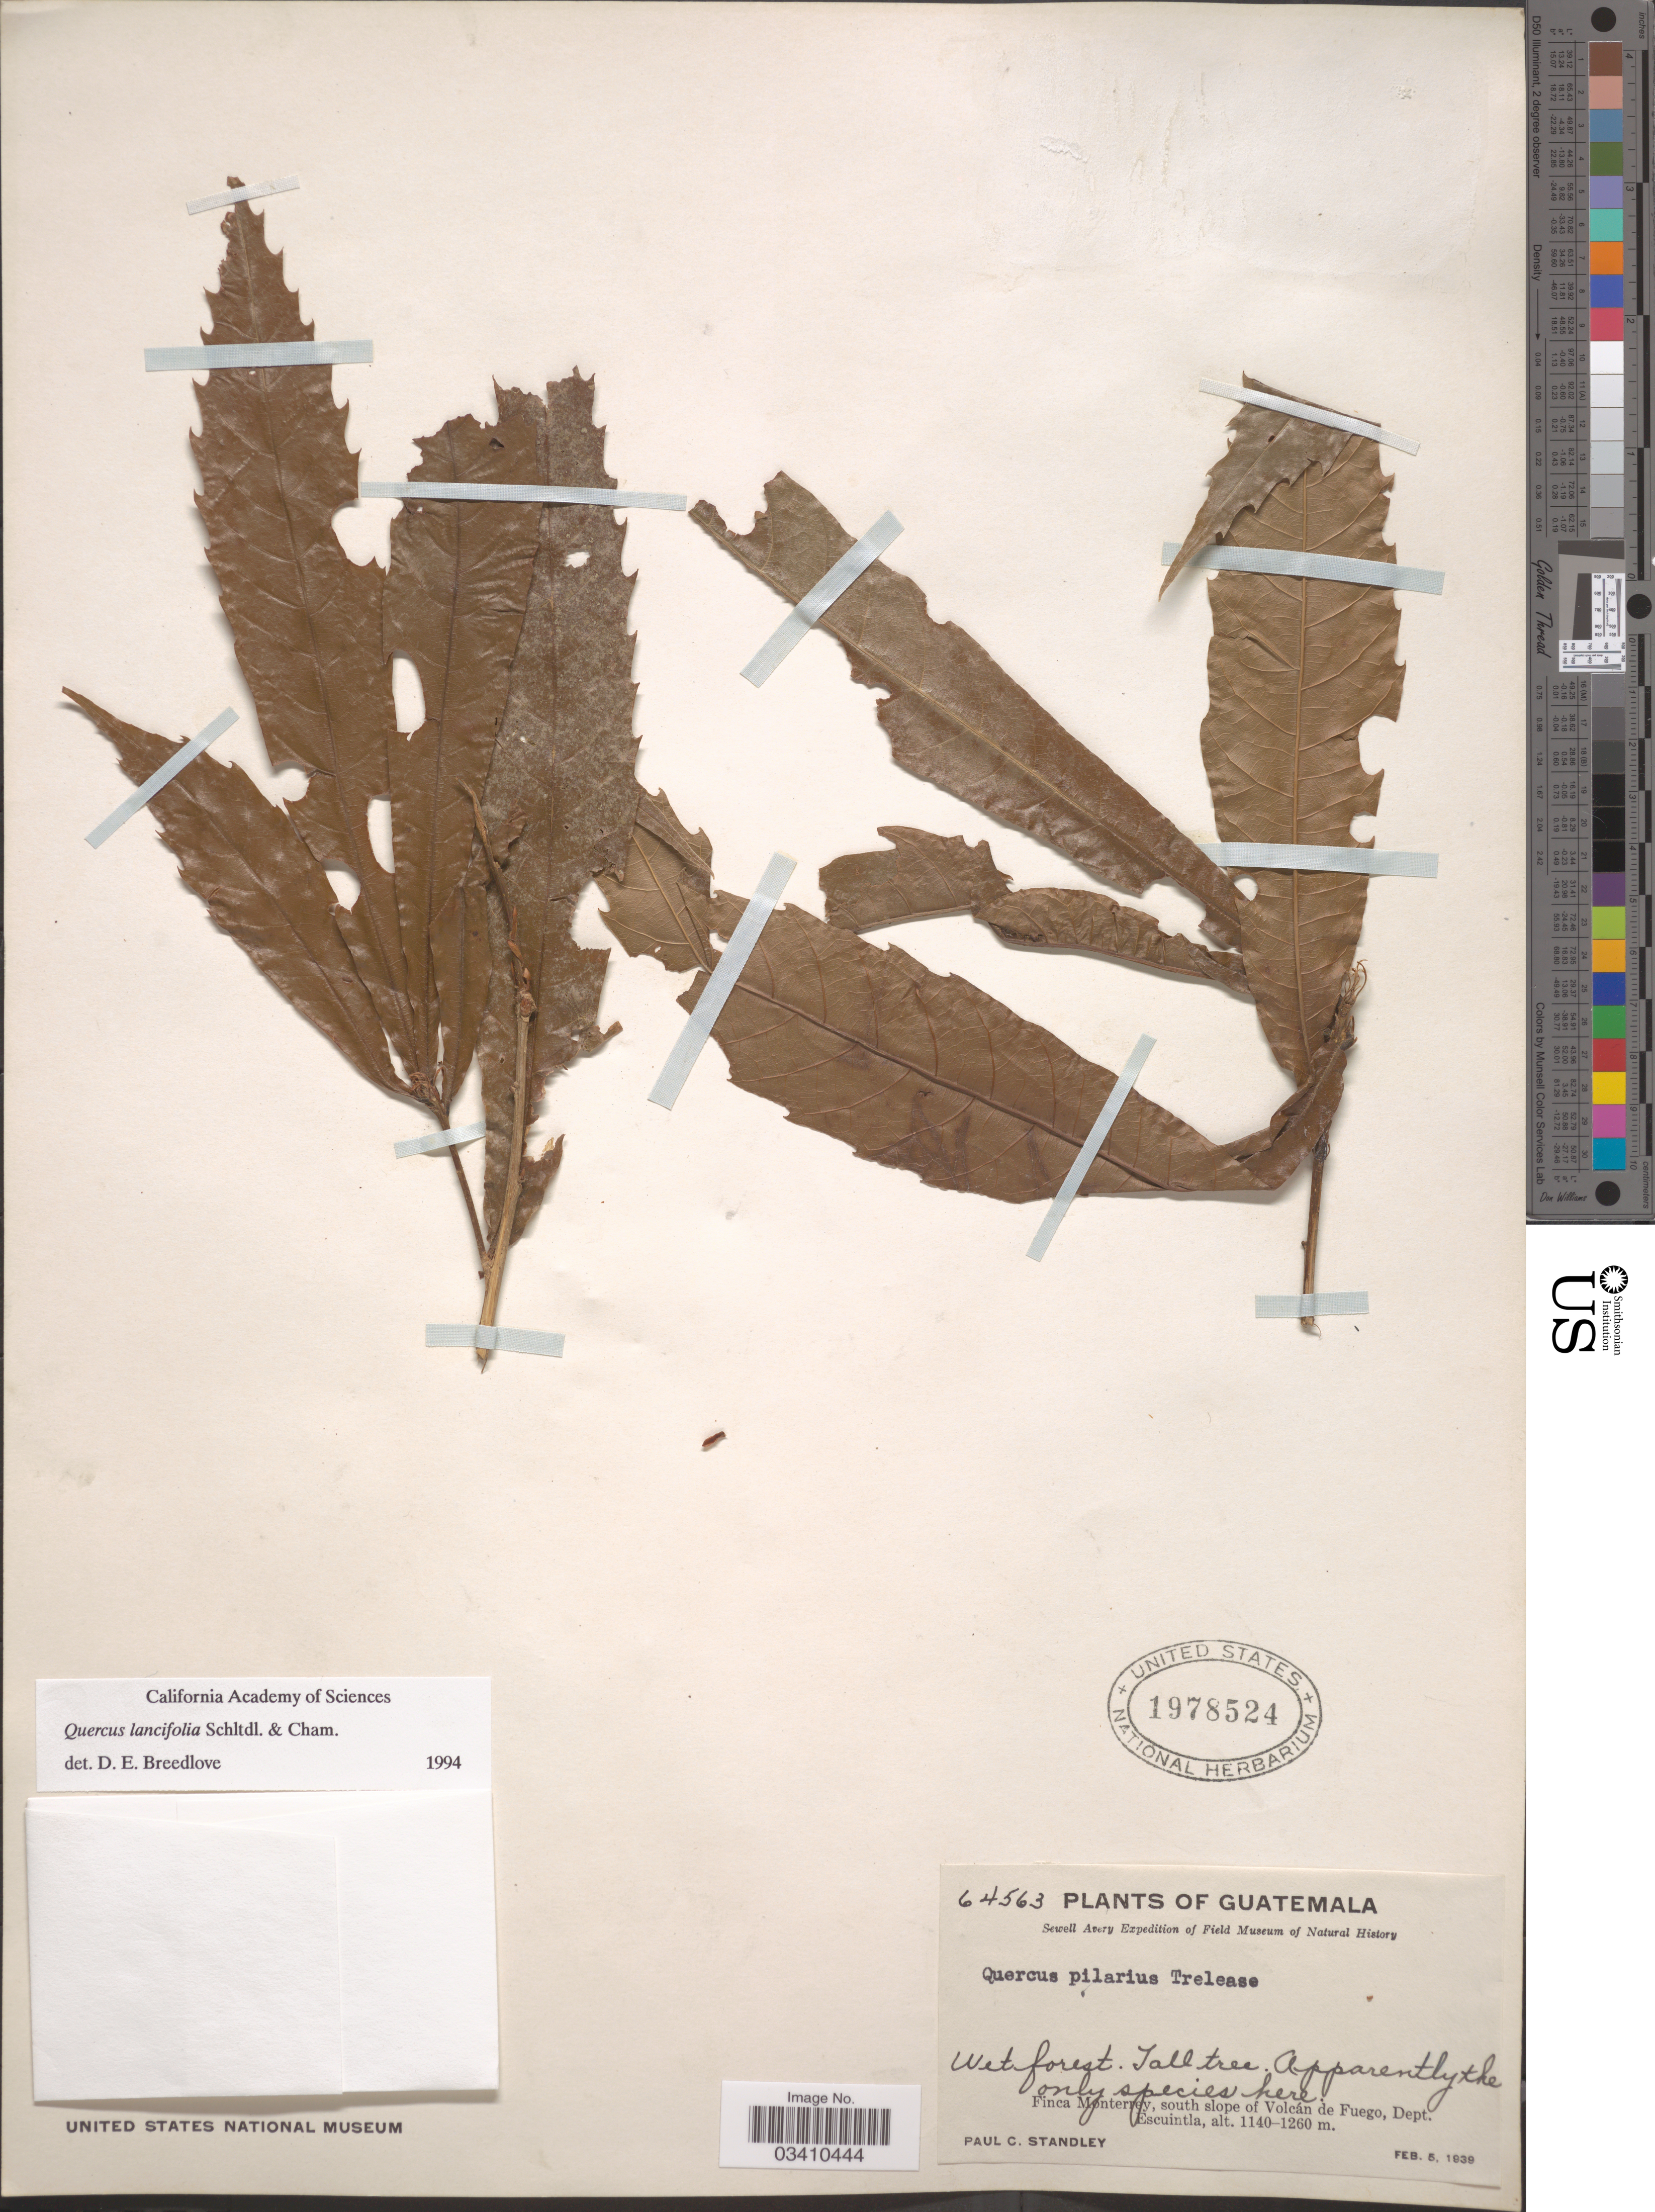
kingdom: Plantae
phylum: Tracheophyta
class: Magnoliopsida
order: Fagales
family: Fagaceae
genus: Quercus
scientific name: Quercus lancifolia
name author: Schltdl. & Cham.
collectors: P. C. Standley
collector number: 64563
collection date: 1939-02-05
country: Guatemala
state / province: Escuintla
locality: Finca Monterrey, south slope of Volcán de Fuego, Dept. Escuintla.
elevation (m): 1140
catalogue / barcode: US 1978524